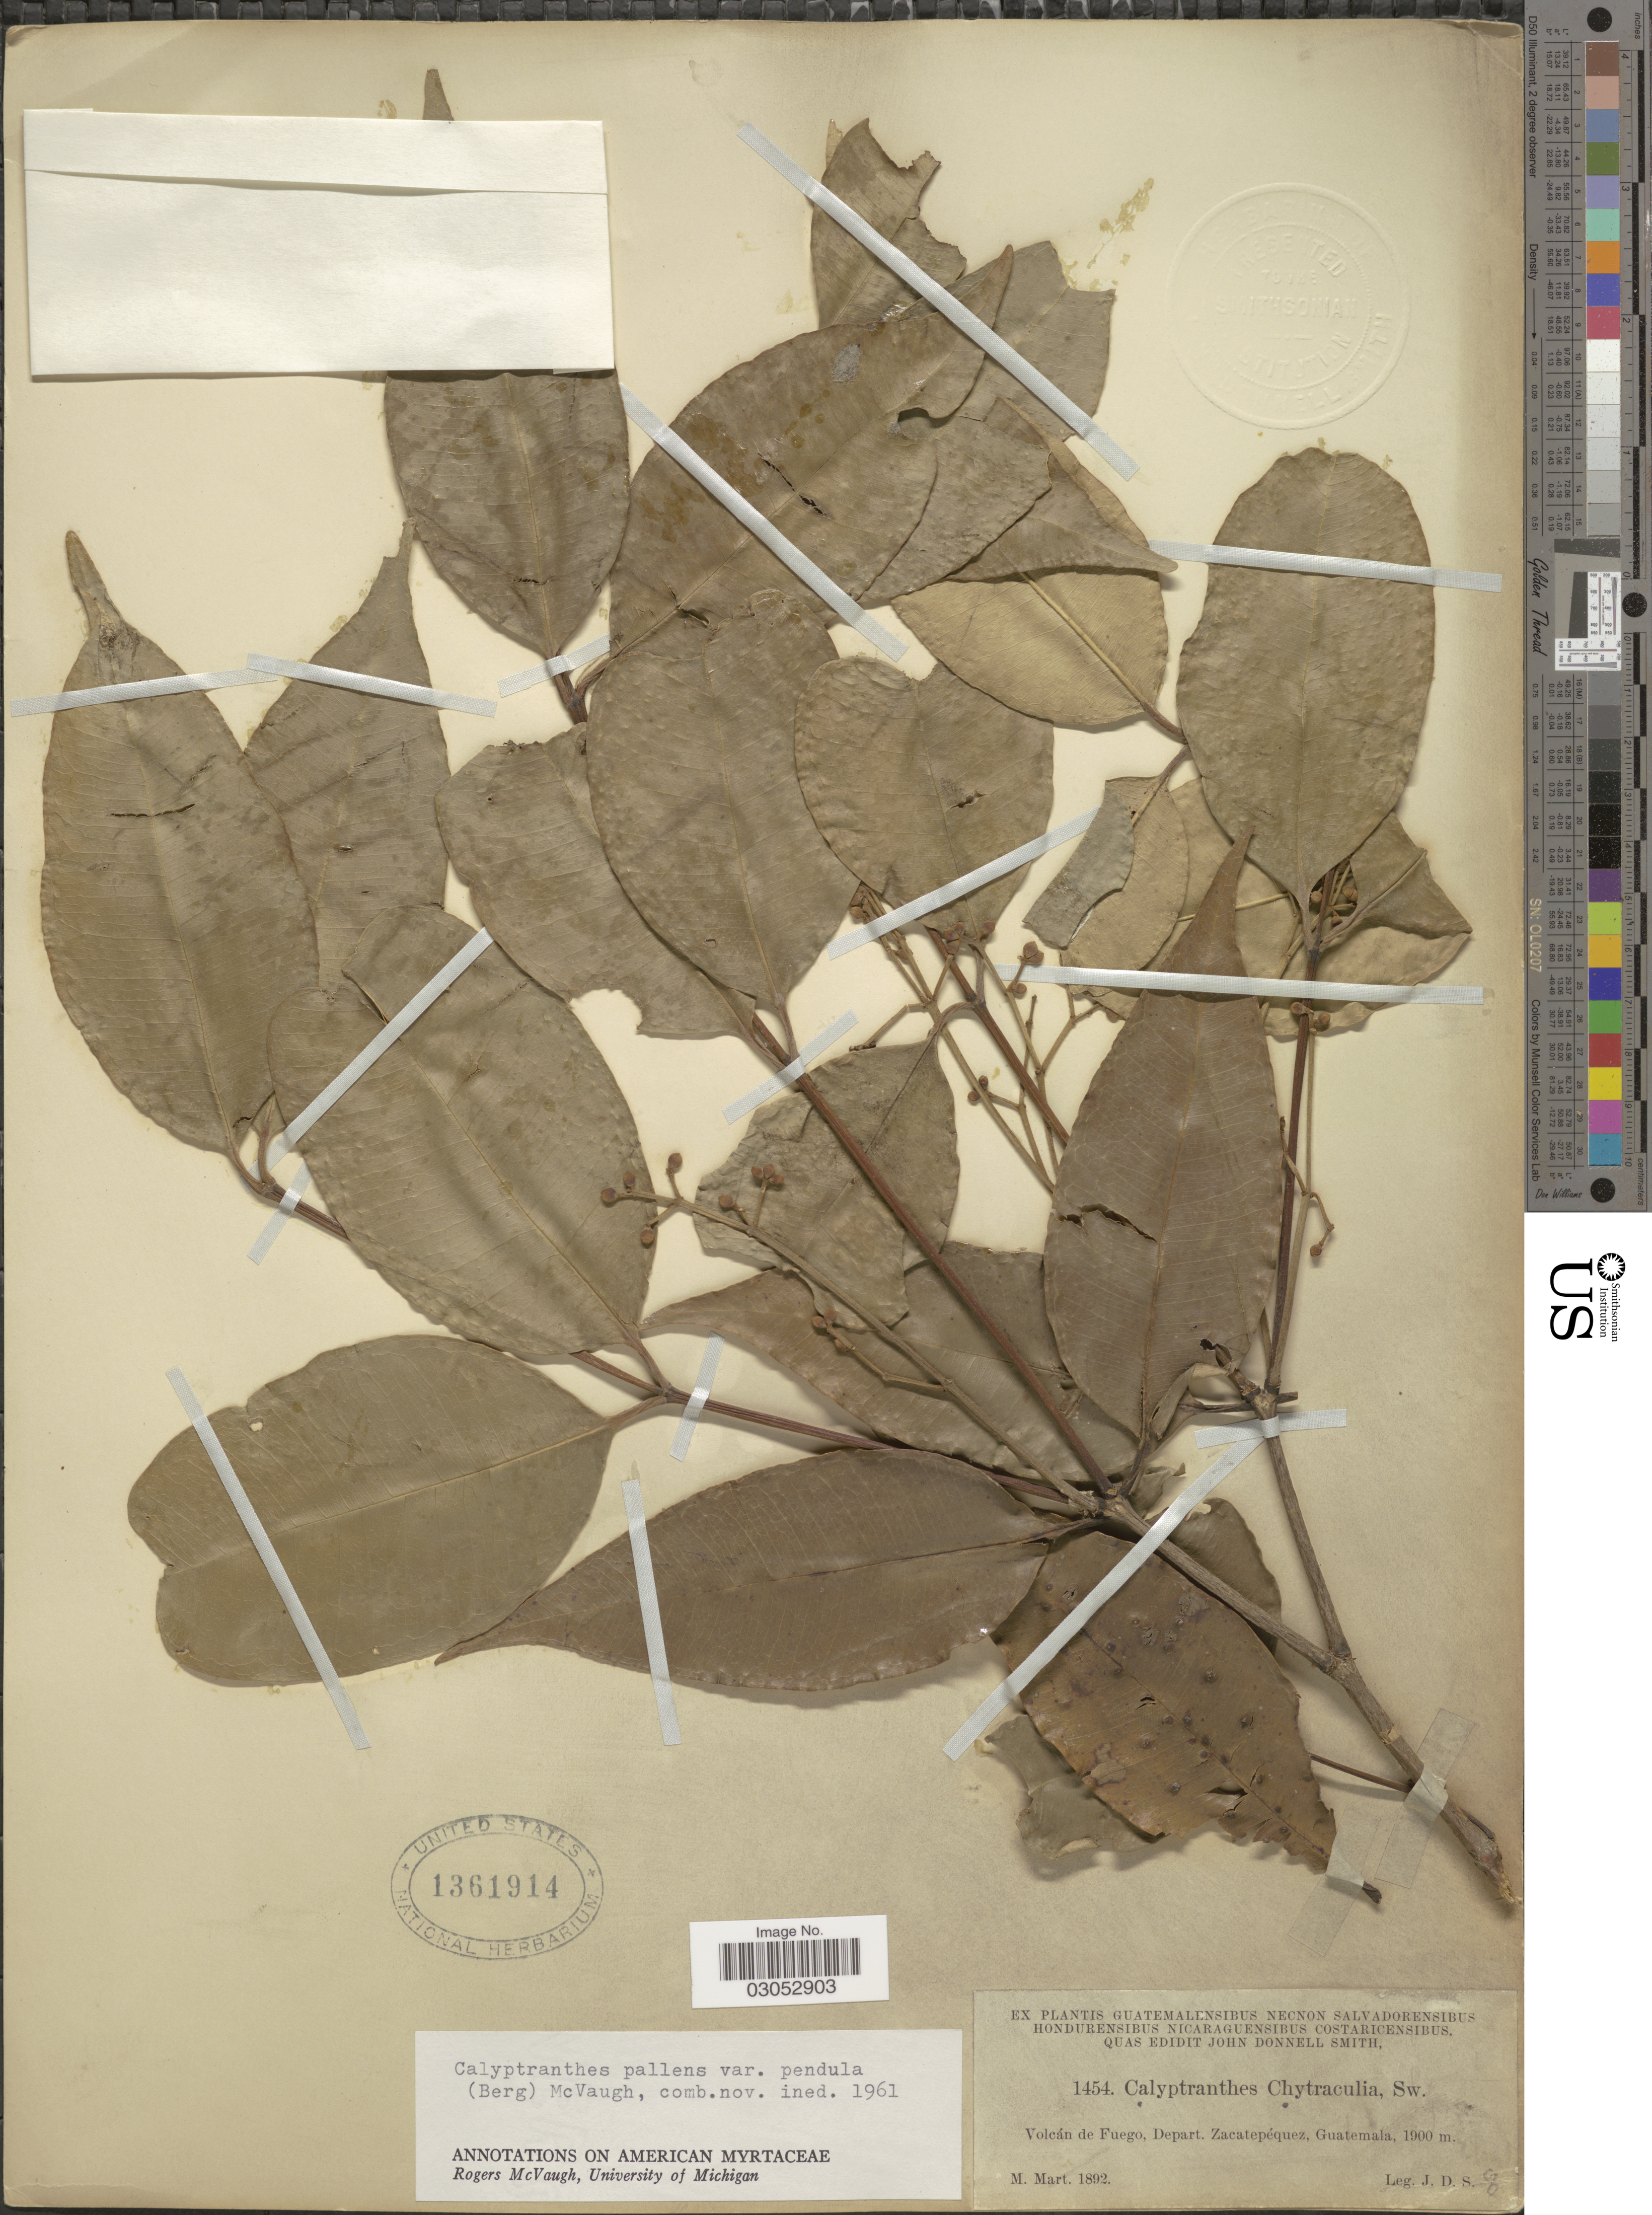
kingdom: Plantae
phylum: Tracheophyta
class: Magnoliopsida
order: Myrtales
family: Myrtaceae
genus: Myrcia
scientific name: Myrcia pendens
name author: A.R. Lourenço & Sánchez-Cháv.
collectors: J. Donnell Smith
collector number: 1454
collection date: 1892-03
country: Guatemala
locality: Volcán de Fuego, Depart. Zacatepéquez.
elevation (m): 1900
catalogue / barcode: US 1361914